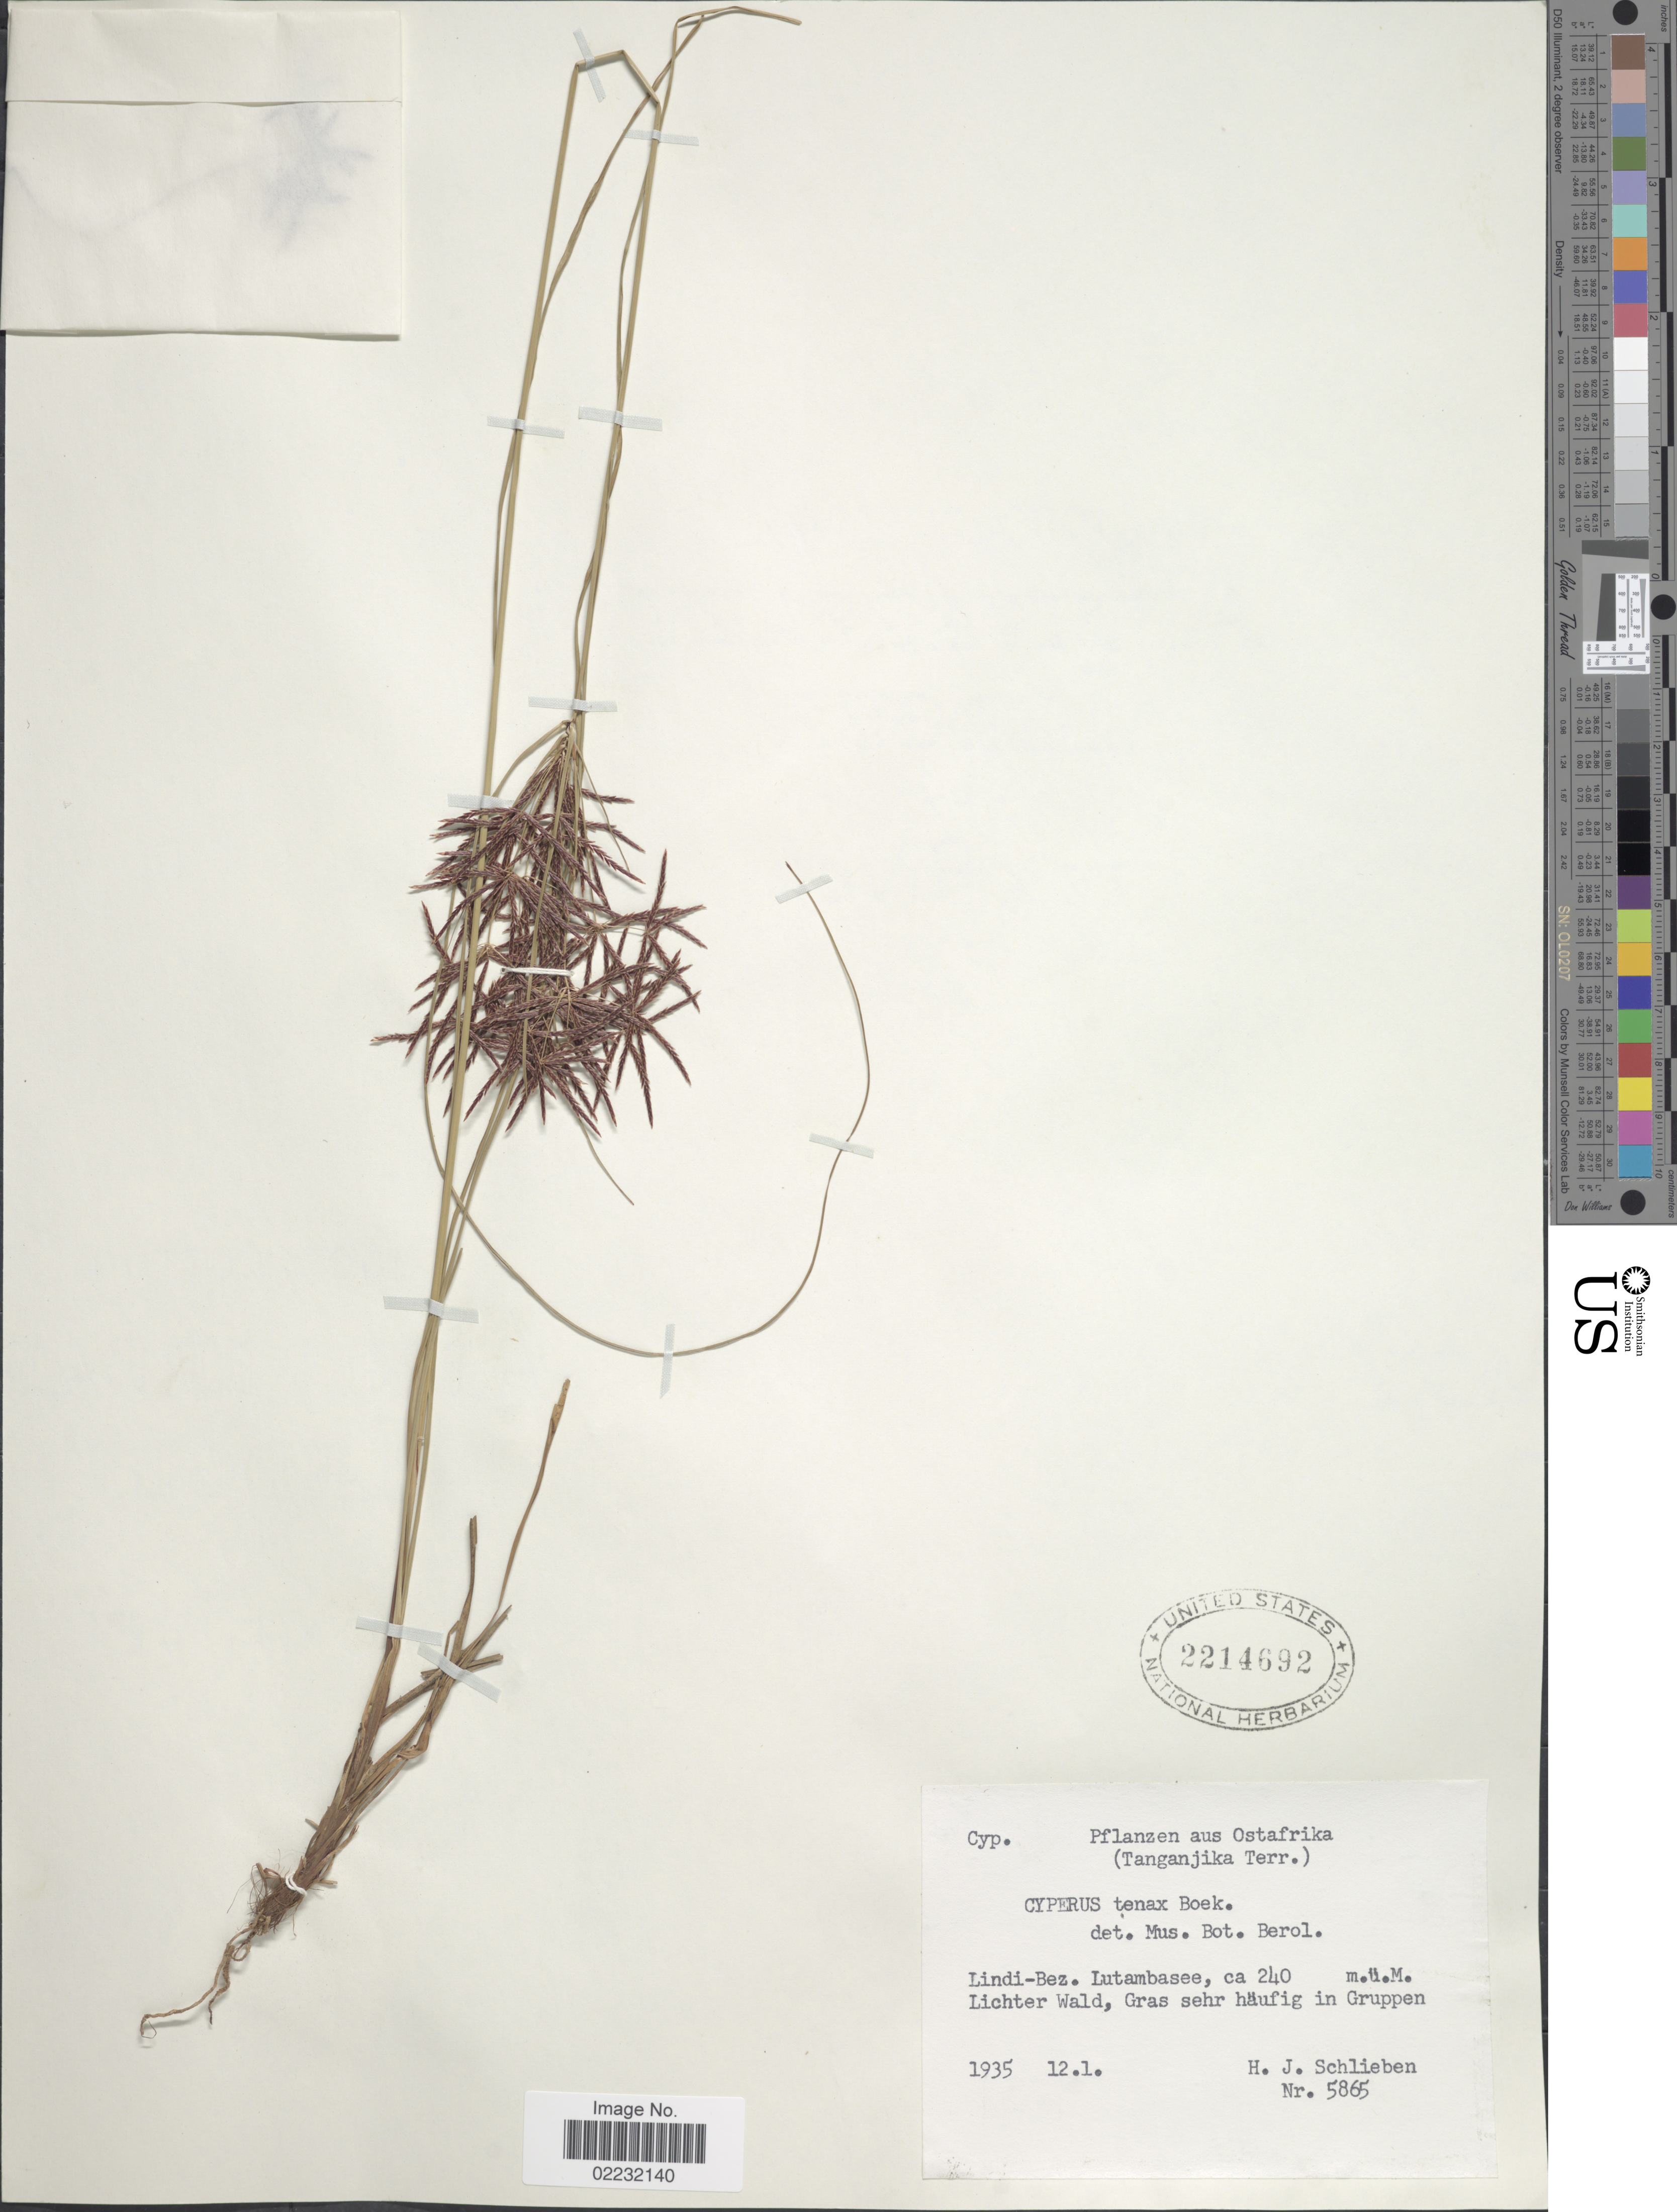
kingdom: Plantae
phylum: Tracheophyta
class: Liliopsida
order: Poales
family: Cyperaceae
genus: Cyperus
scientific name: Cyperus tenax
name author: Boeckeler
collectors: H. J. Schlieben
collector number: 5865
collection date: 1935-01-12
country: Tanzania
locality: Aus Ostafrika (Tangamjika Terr.), Lindi-Bez. Lutambasee, Lichter Wald, Gras sehr haufig in Gruppen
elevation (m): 240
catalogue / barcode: US 2214692